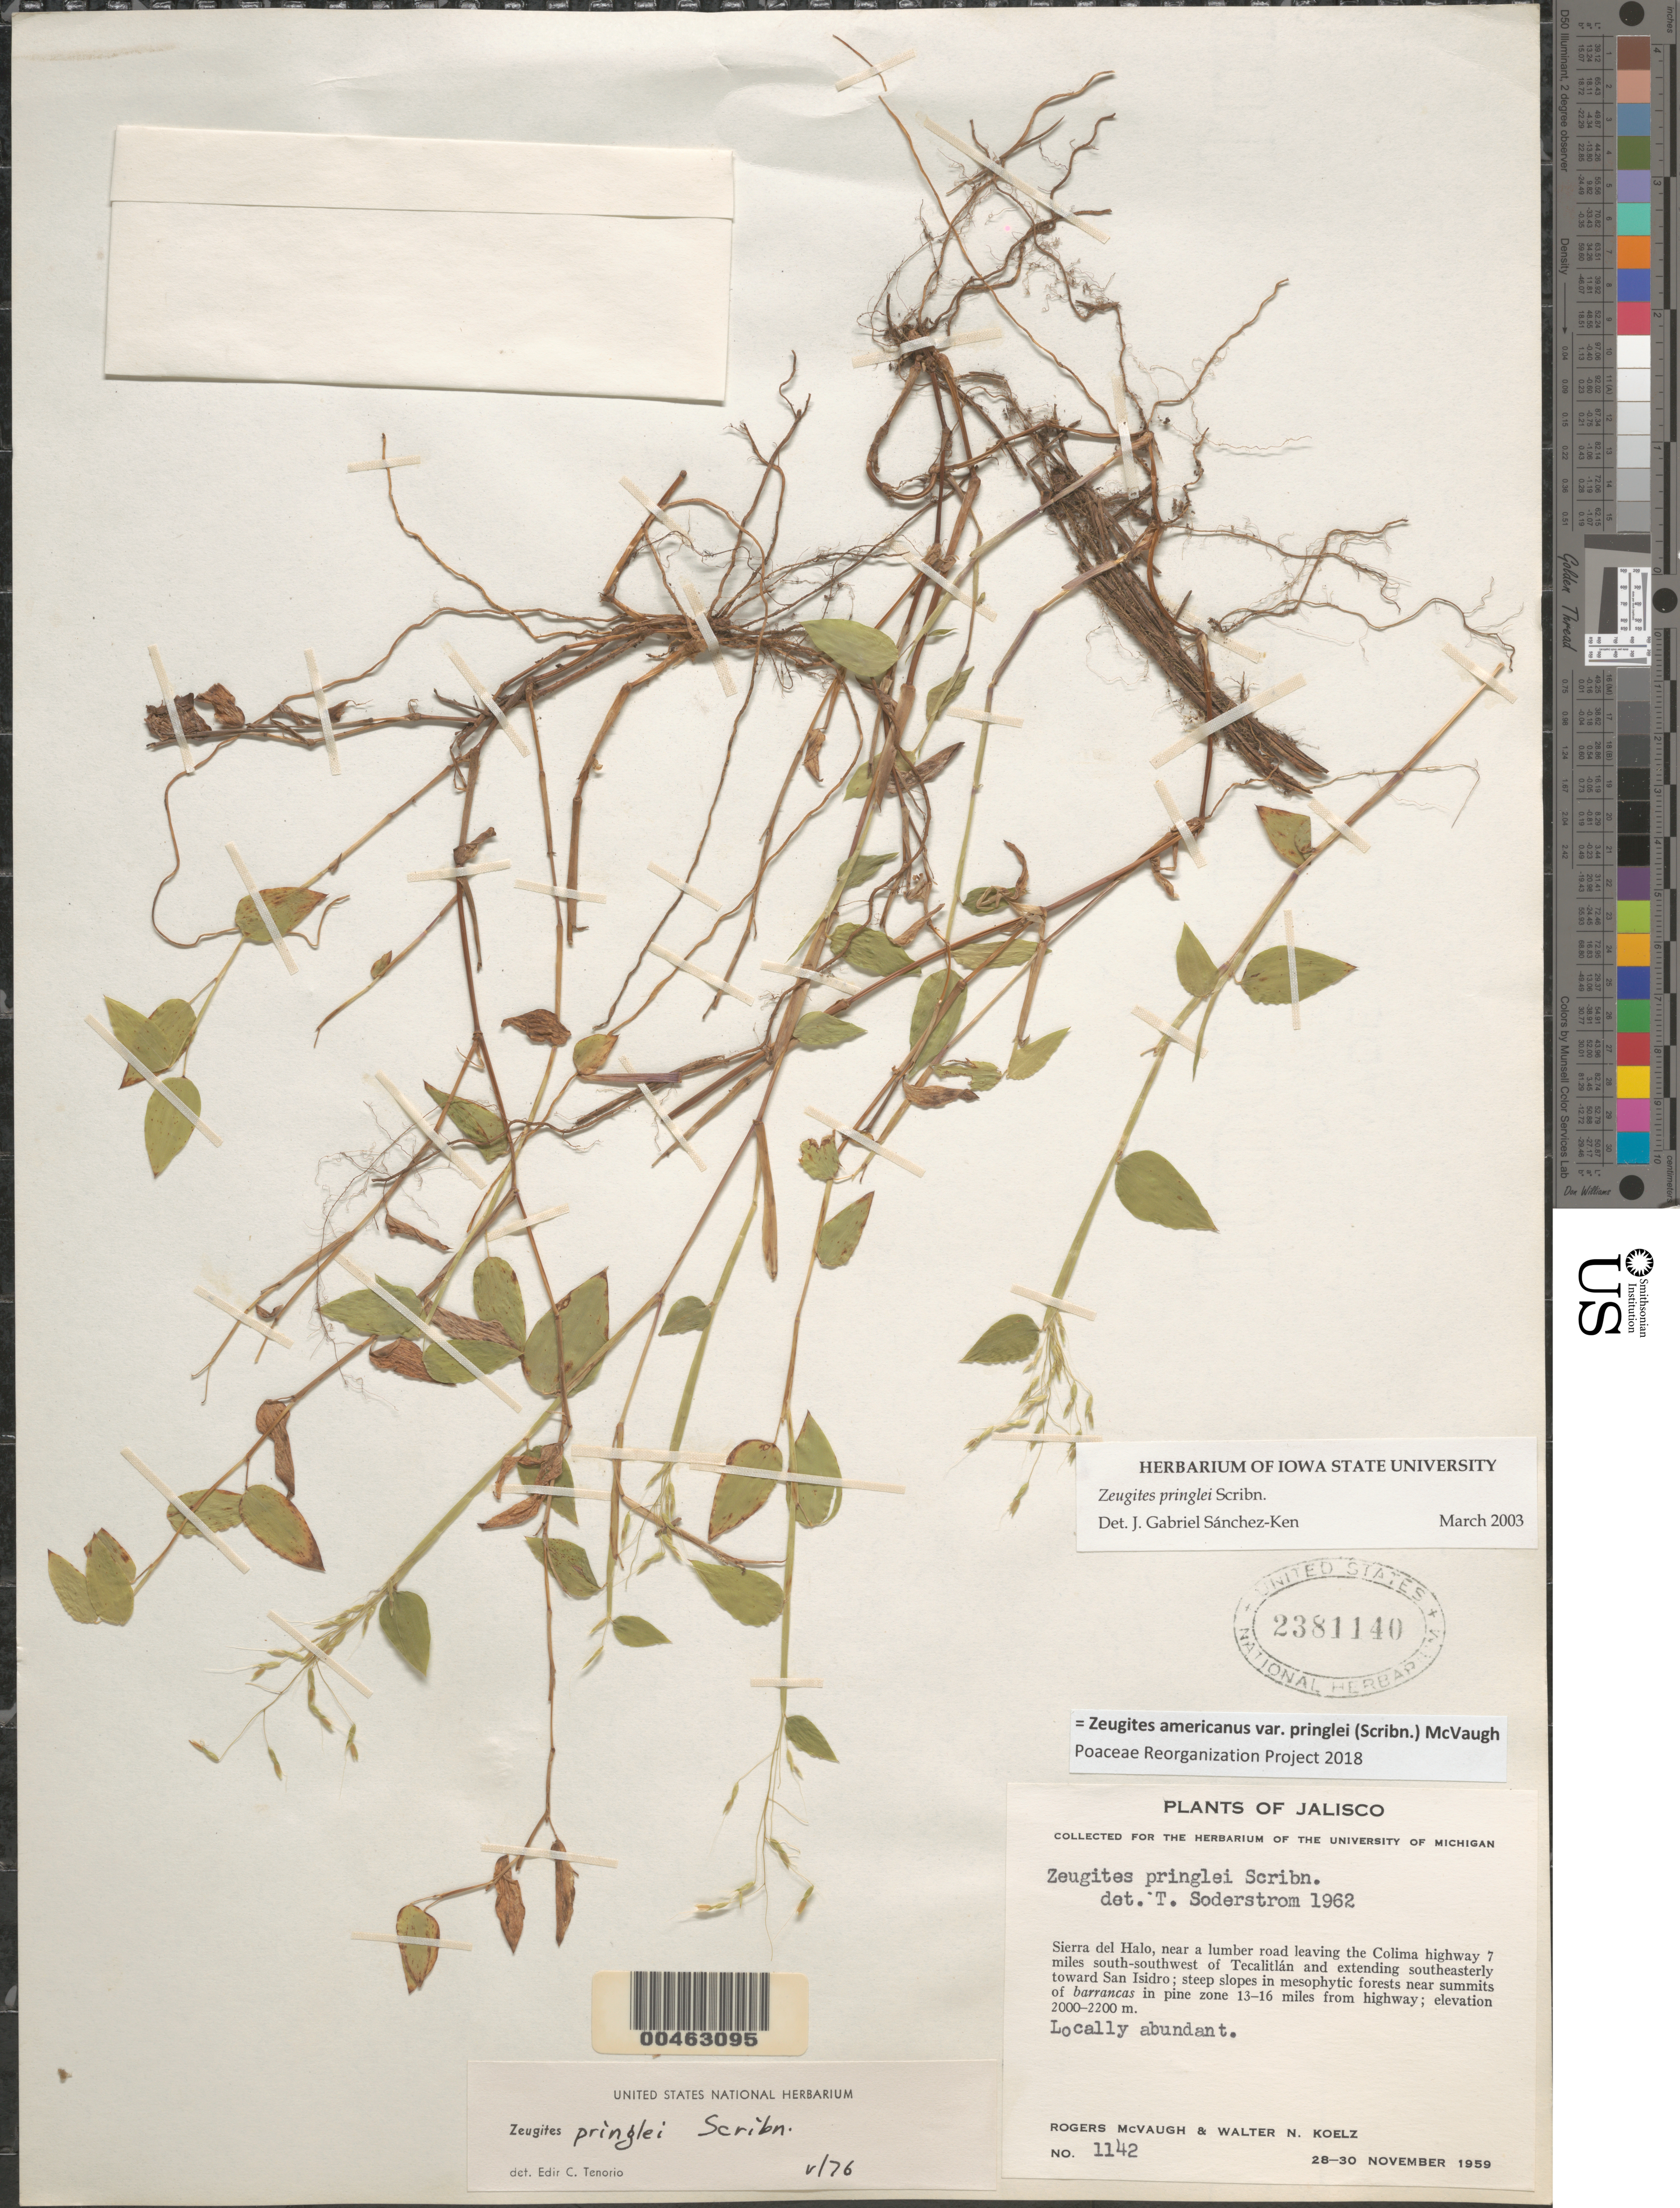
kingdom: Plantae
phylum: Tracheophyta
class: Liliopsida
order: Poales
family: Poaceae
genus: Zeugites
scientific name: Zeugites americanus var. pringlei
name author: (Scribn.) McVaugh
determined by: Poaceae Reorganization Project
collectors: R. McVaugh & W. N. Koelz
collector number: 1142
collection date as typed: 28 Nov 1959 to 30 Nov 1959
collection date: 1959-11-28/1959-11-30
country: Mexico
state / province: Jalisco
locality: Sierra del Halo, near a rd leaving the Colima hwy 7 mi SSW of Tecalitlán & extending SE toward San Isidro, 13-16 mi from hwy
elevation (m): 2000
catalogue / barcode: US 2381140